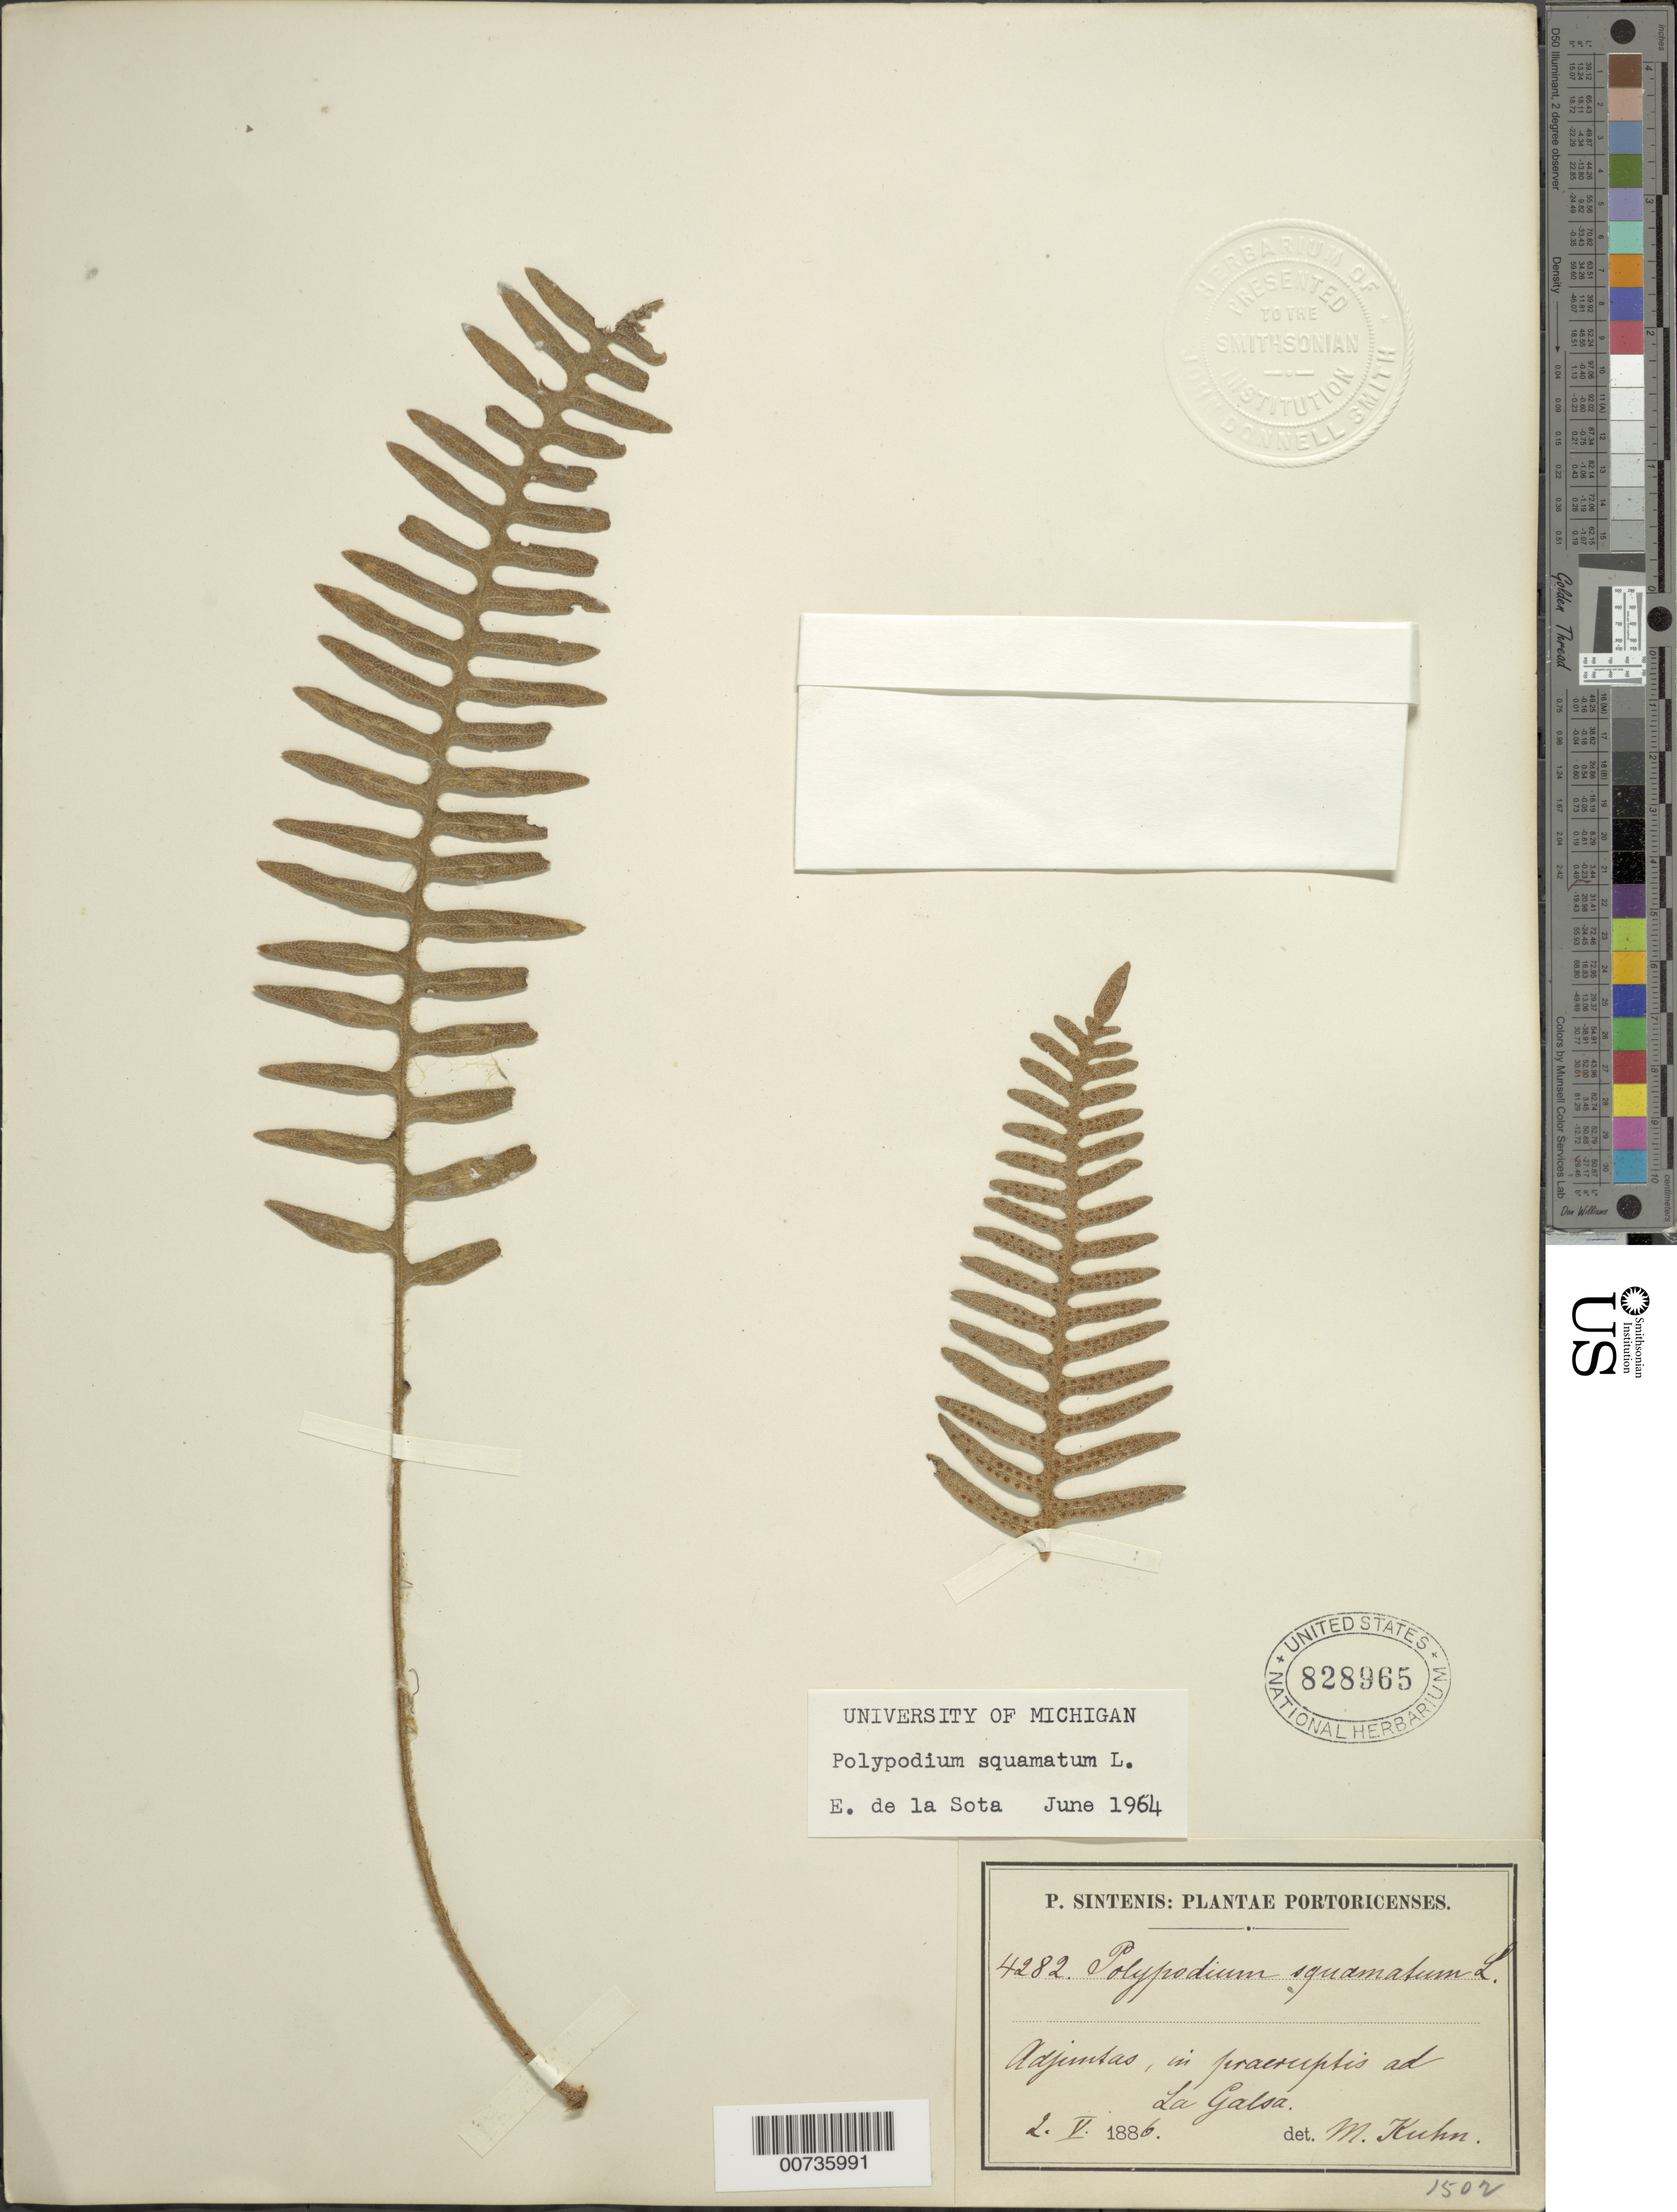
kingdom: Plantae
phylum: Tracheophyta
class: Polypodiopsida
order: Polypodiales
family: Polypodiaceae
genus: Pleopeltis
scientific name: Pleopeltis squamata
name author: (L.) J. Sm.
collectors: P. Sintenis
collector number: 4282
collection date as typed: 02 May 1886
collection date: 1886-05-02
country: Puerto Rico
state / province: Adjuntas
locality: Adjuntas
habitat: In praeruptis ad La Galsa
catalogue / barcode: US 828965